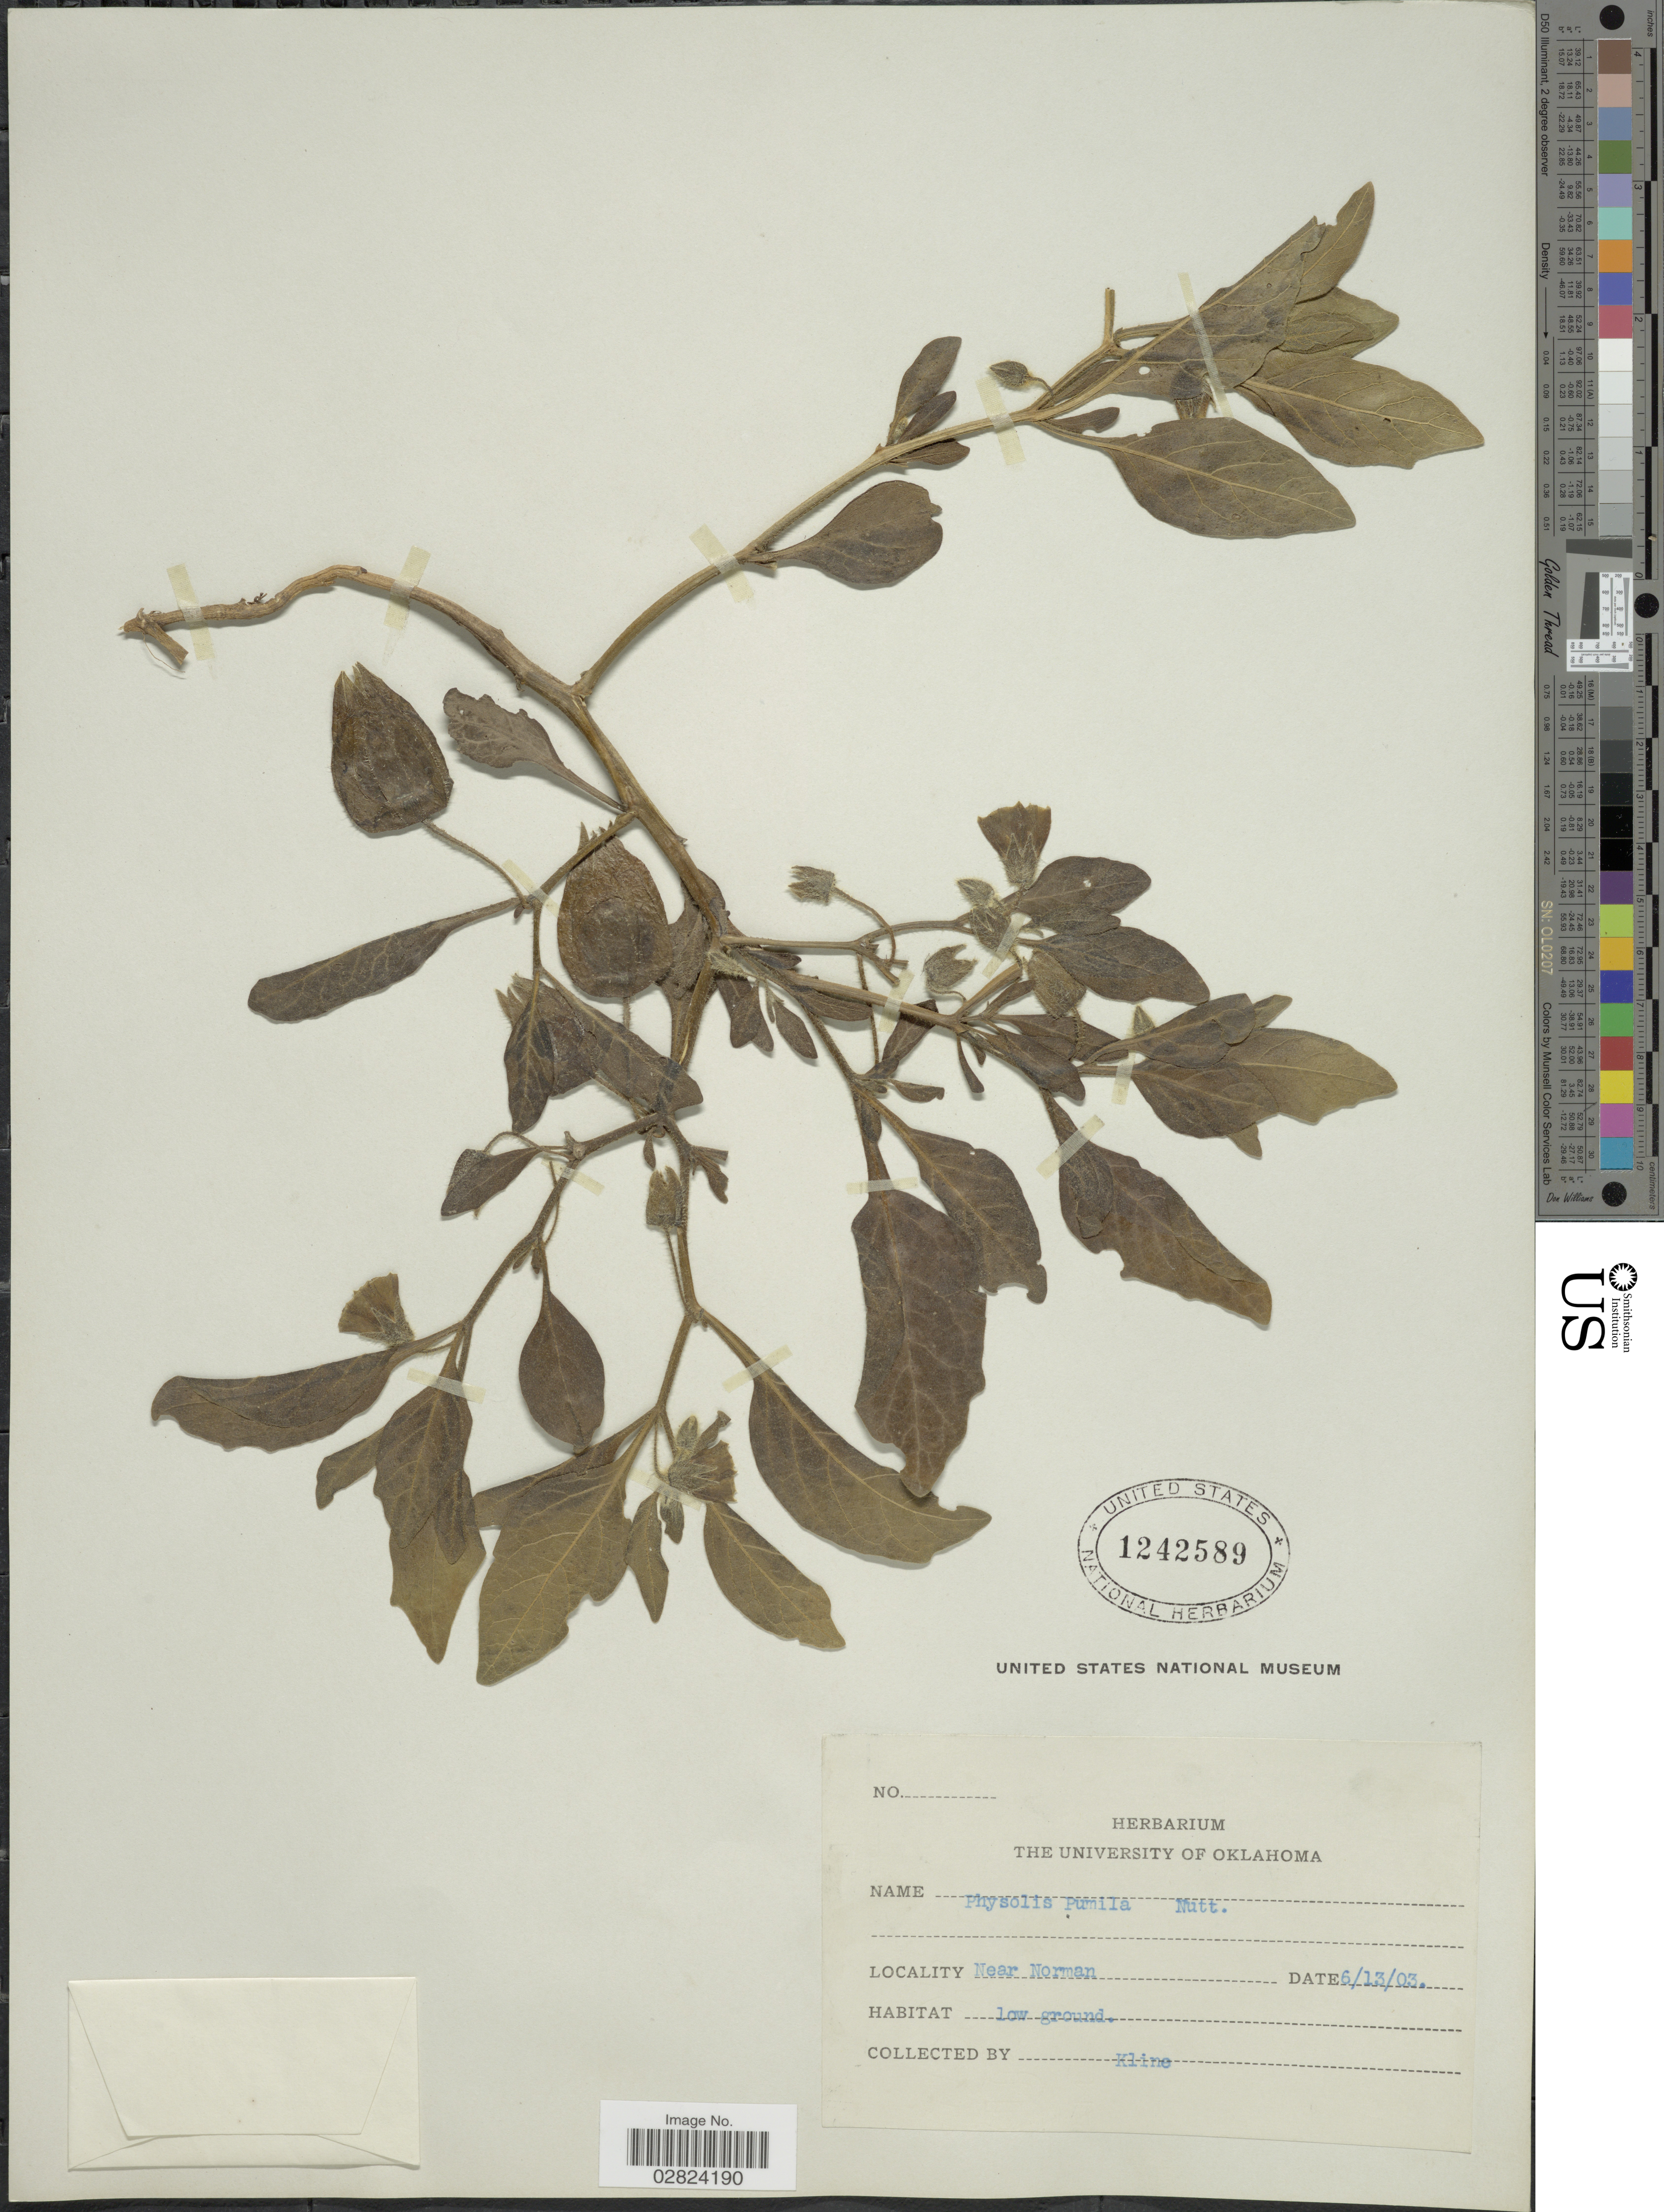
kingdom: Plantae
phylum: Tracheophyta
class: Magnoliopsida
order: Solanales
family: Solanaceae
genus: Physalis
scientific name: Physalis pumila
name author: Nutt.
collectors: -. Kline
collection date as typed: Transcribed d/m/y: 13/6/3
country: United States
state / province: Oklahoma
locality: Near Norman.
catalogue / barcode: US 1242589